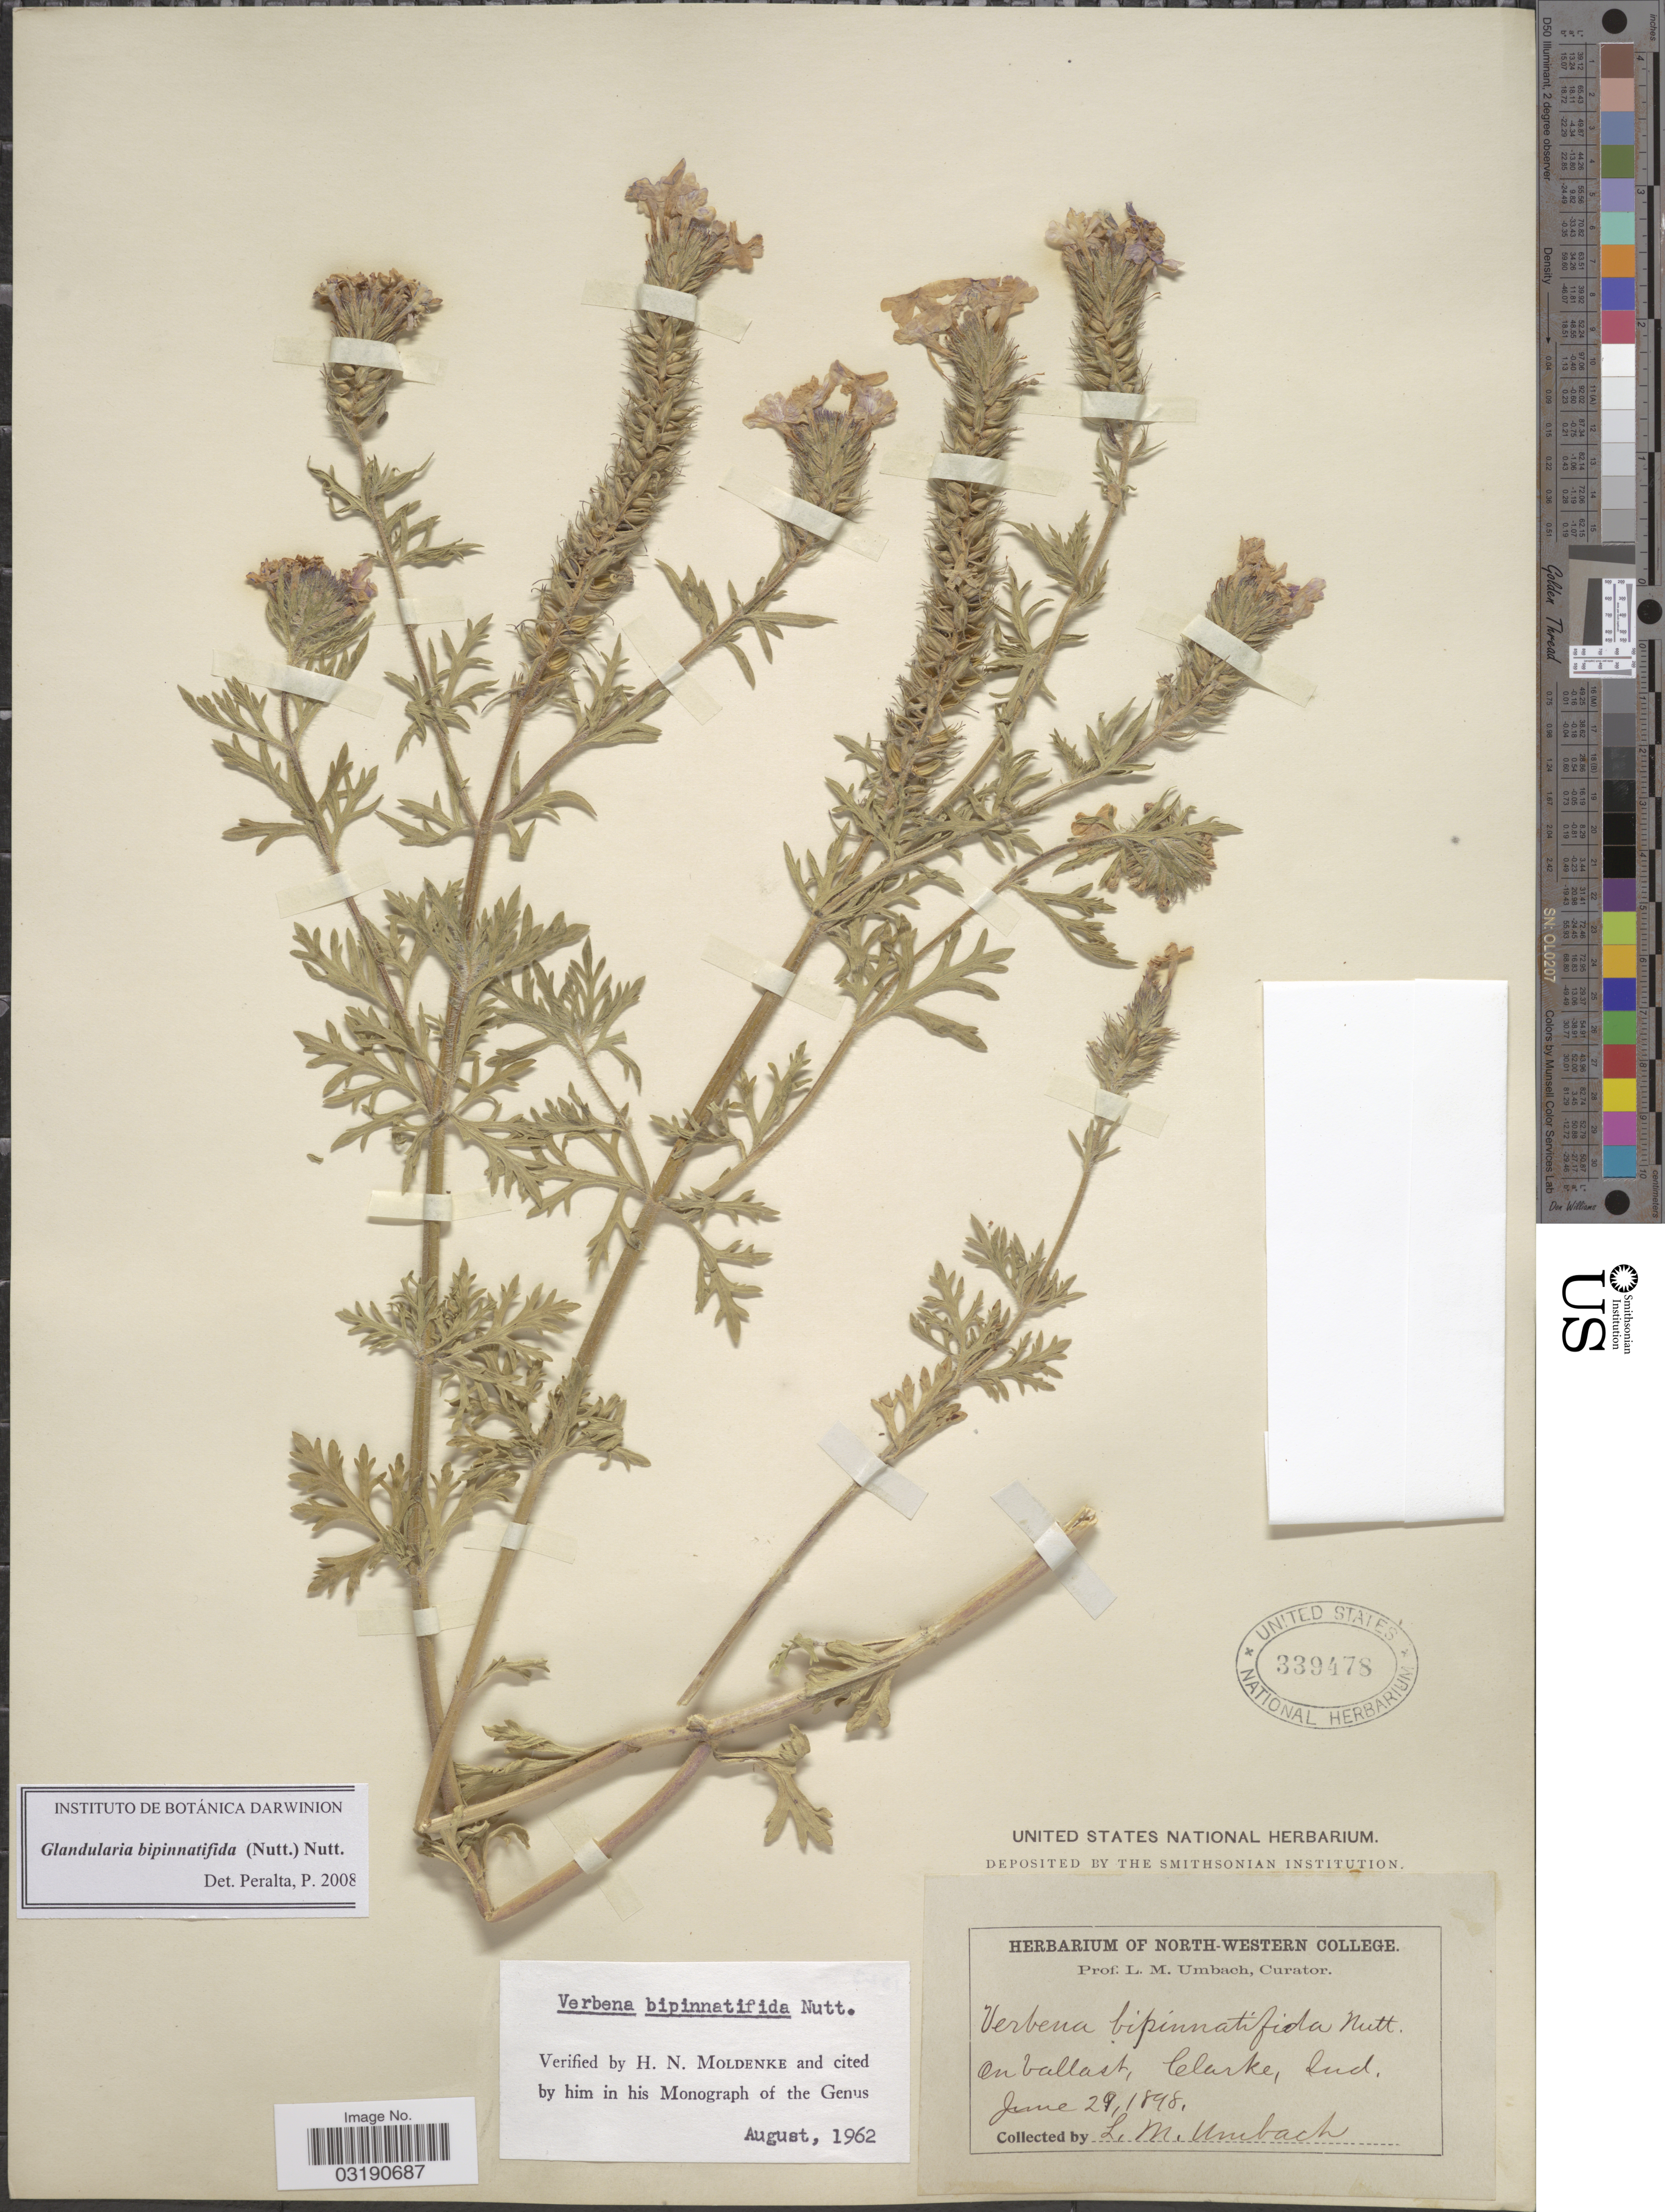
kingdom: Plantae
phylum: Tracheophyta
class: Magnoliopsida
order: Lamiales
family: Verbenaceae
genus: Verbena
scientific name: Verbena bipinnatifida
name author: (Schauer) Nutt.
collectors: L. M. Umbach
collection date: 1898-06-29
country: United States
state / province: Indiana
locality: On ballast, Clarke.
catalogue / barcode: US 339478